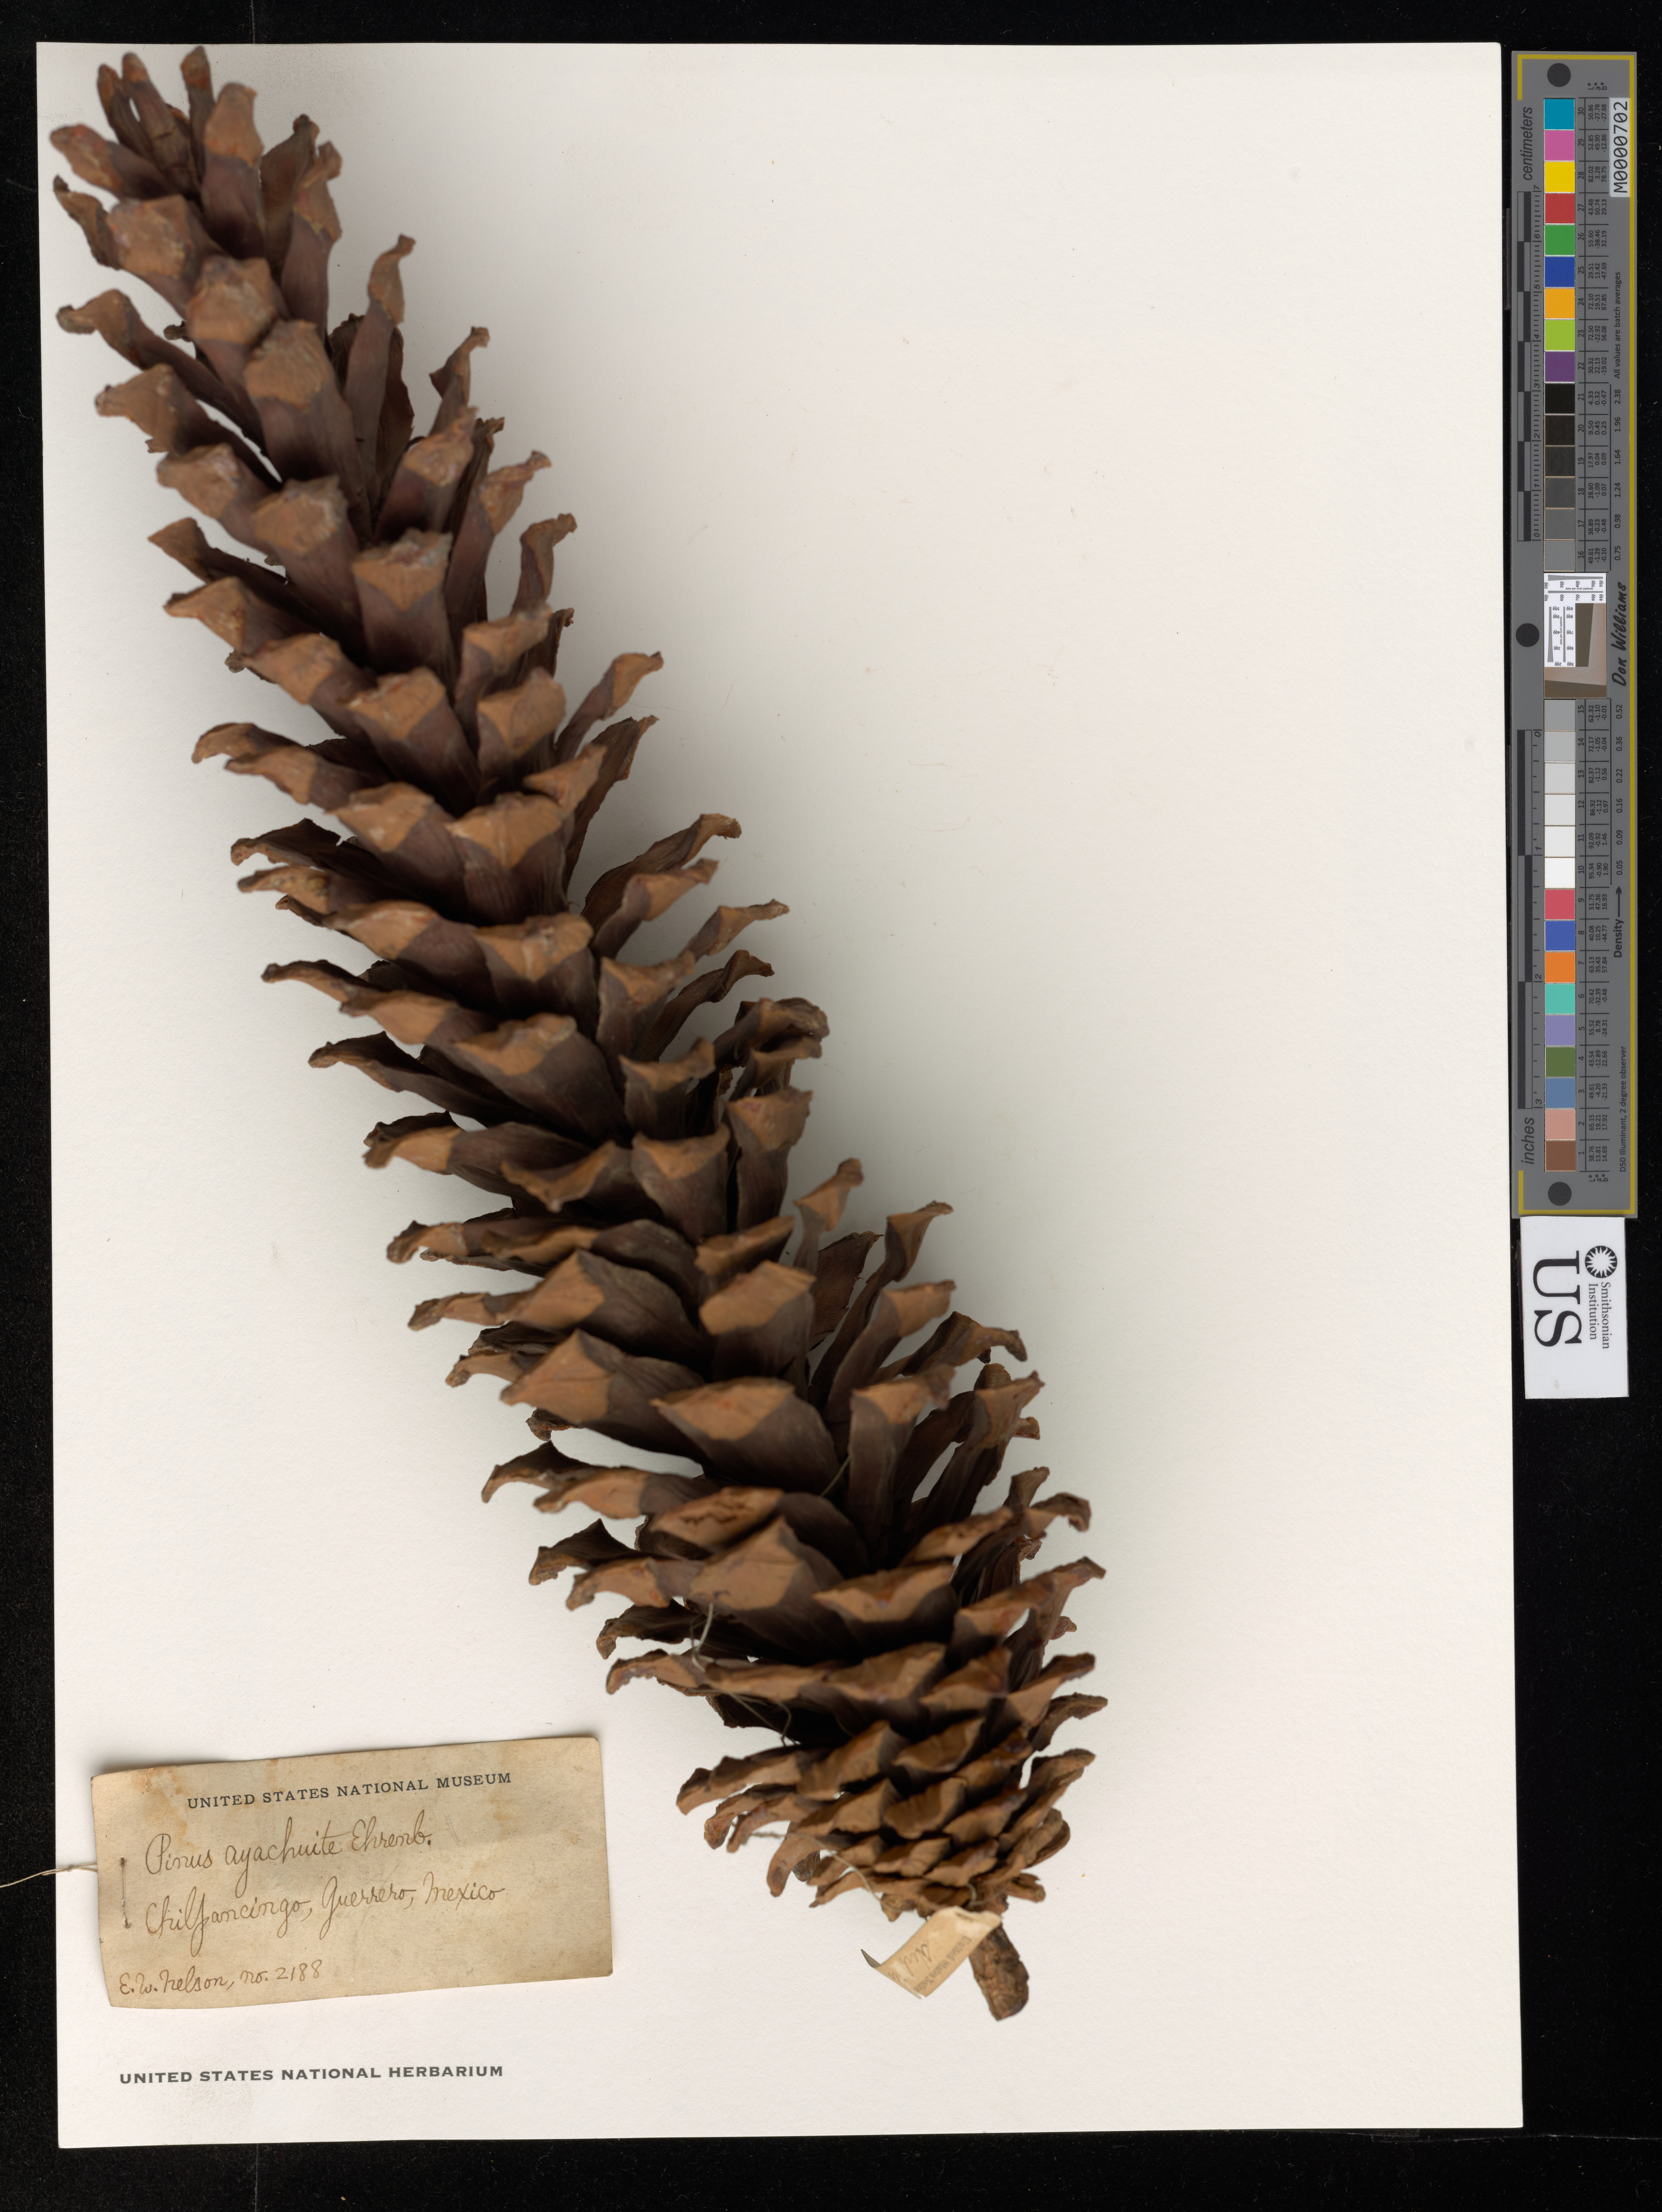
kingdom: Plantae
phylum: Tracheophyta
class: Pinopsida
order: Pinales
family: Pinaceae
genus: Pinus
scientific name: Pinus ayacahuite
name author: Ehrenb. ex Schltdl.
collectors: E. W. Nelson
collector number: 2188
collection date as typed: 24 Dec 1894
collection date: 1894-12-24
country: Mexico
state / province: Guerrero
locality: Top of Sierra Madre near Chilpancingo.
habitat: Top of Sierra.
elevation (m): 2743